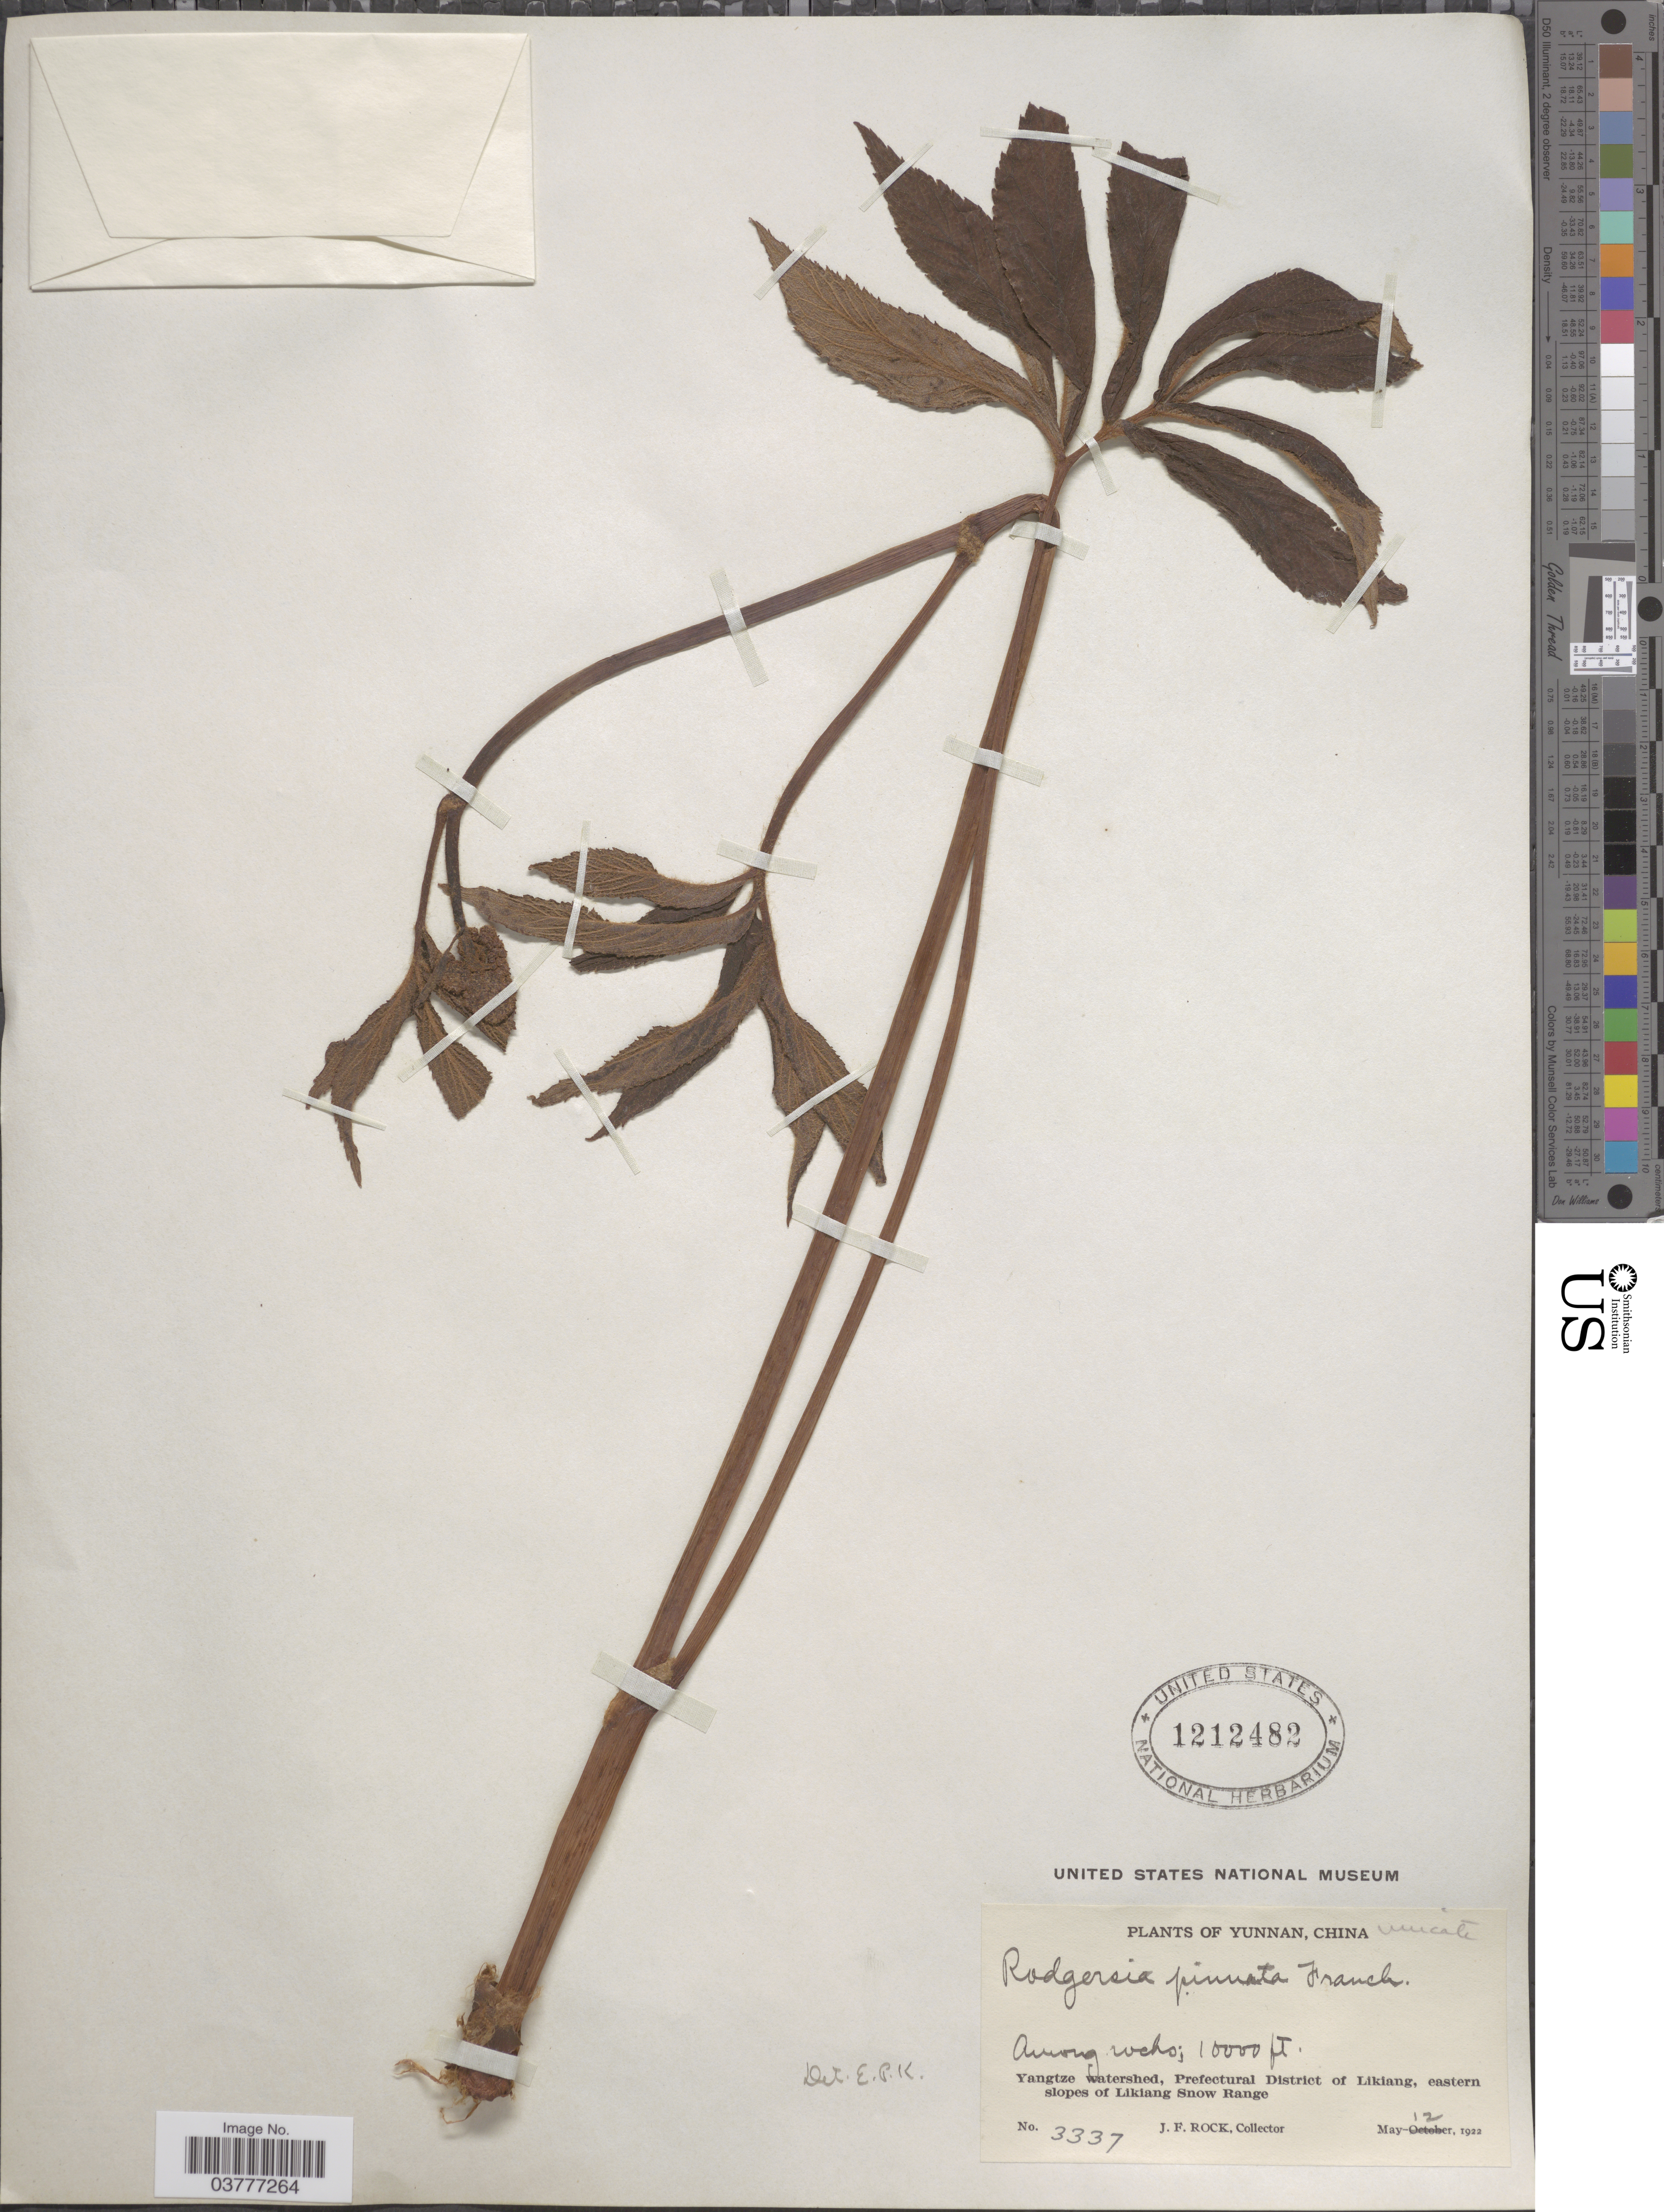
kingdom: Plantae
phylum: Tracheophyta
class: Magnoliopsida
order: Saxifragales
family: Saxifragaceae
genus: Rodgersia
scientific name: Rodgersia pinnata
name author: Franch.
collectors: J. Rock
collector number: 3337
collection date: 1922-05-12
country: China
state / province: Yunnan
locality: Yangtze watershed, Prefectural District of Likiang, eastern slopes of Likiang Snow Range.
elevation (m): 3048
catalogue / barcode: US 1212482